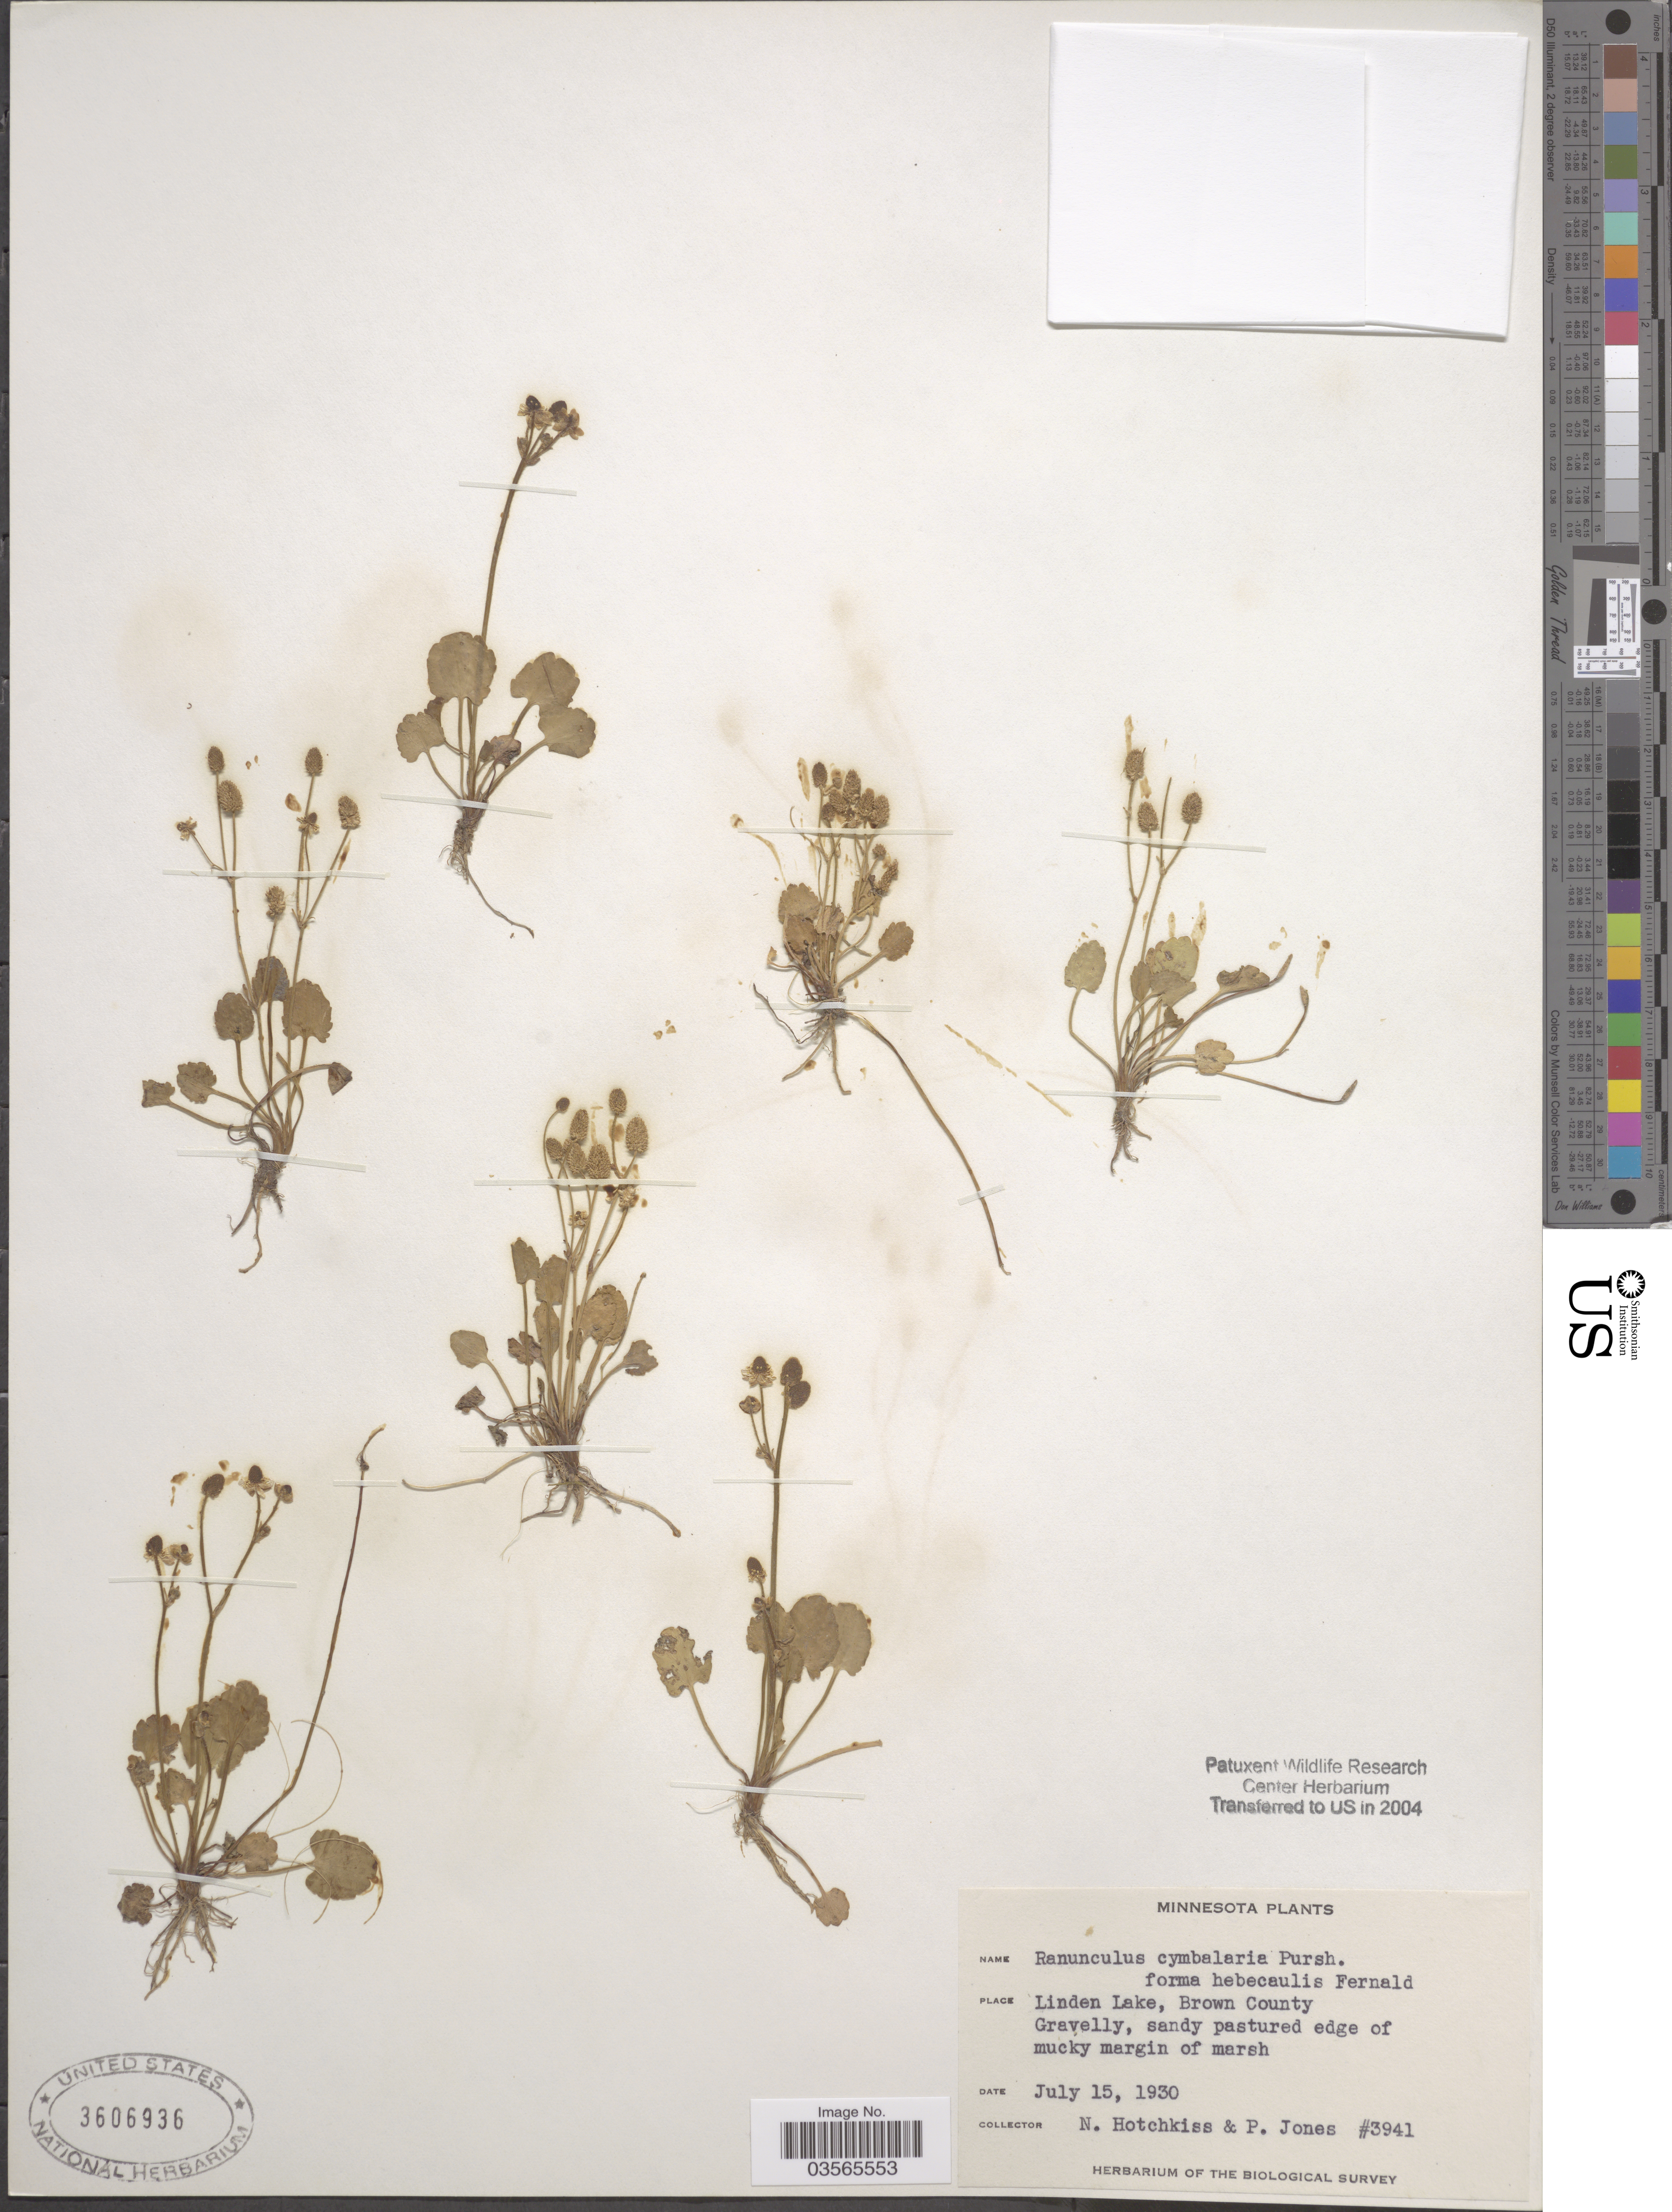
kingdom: Plantae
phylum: Tracheophyta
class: Magnoliopsida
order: Ranunculales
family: Ranunculaceae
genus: Halerpestes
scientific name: Halerpestes cymbalaria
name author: (Pursh) Greene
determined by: Strong, M. T., (US), Smithsonian Institution - National Museum of Natural History (UNITED STATES)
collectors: N. Hotchkiss & P. Jones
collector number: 3941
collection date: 1930-07-15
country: United States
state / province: Minnesota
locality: Linden Lake, Brown County.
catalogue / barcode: US 3606936